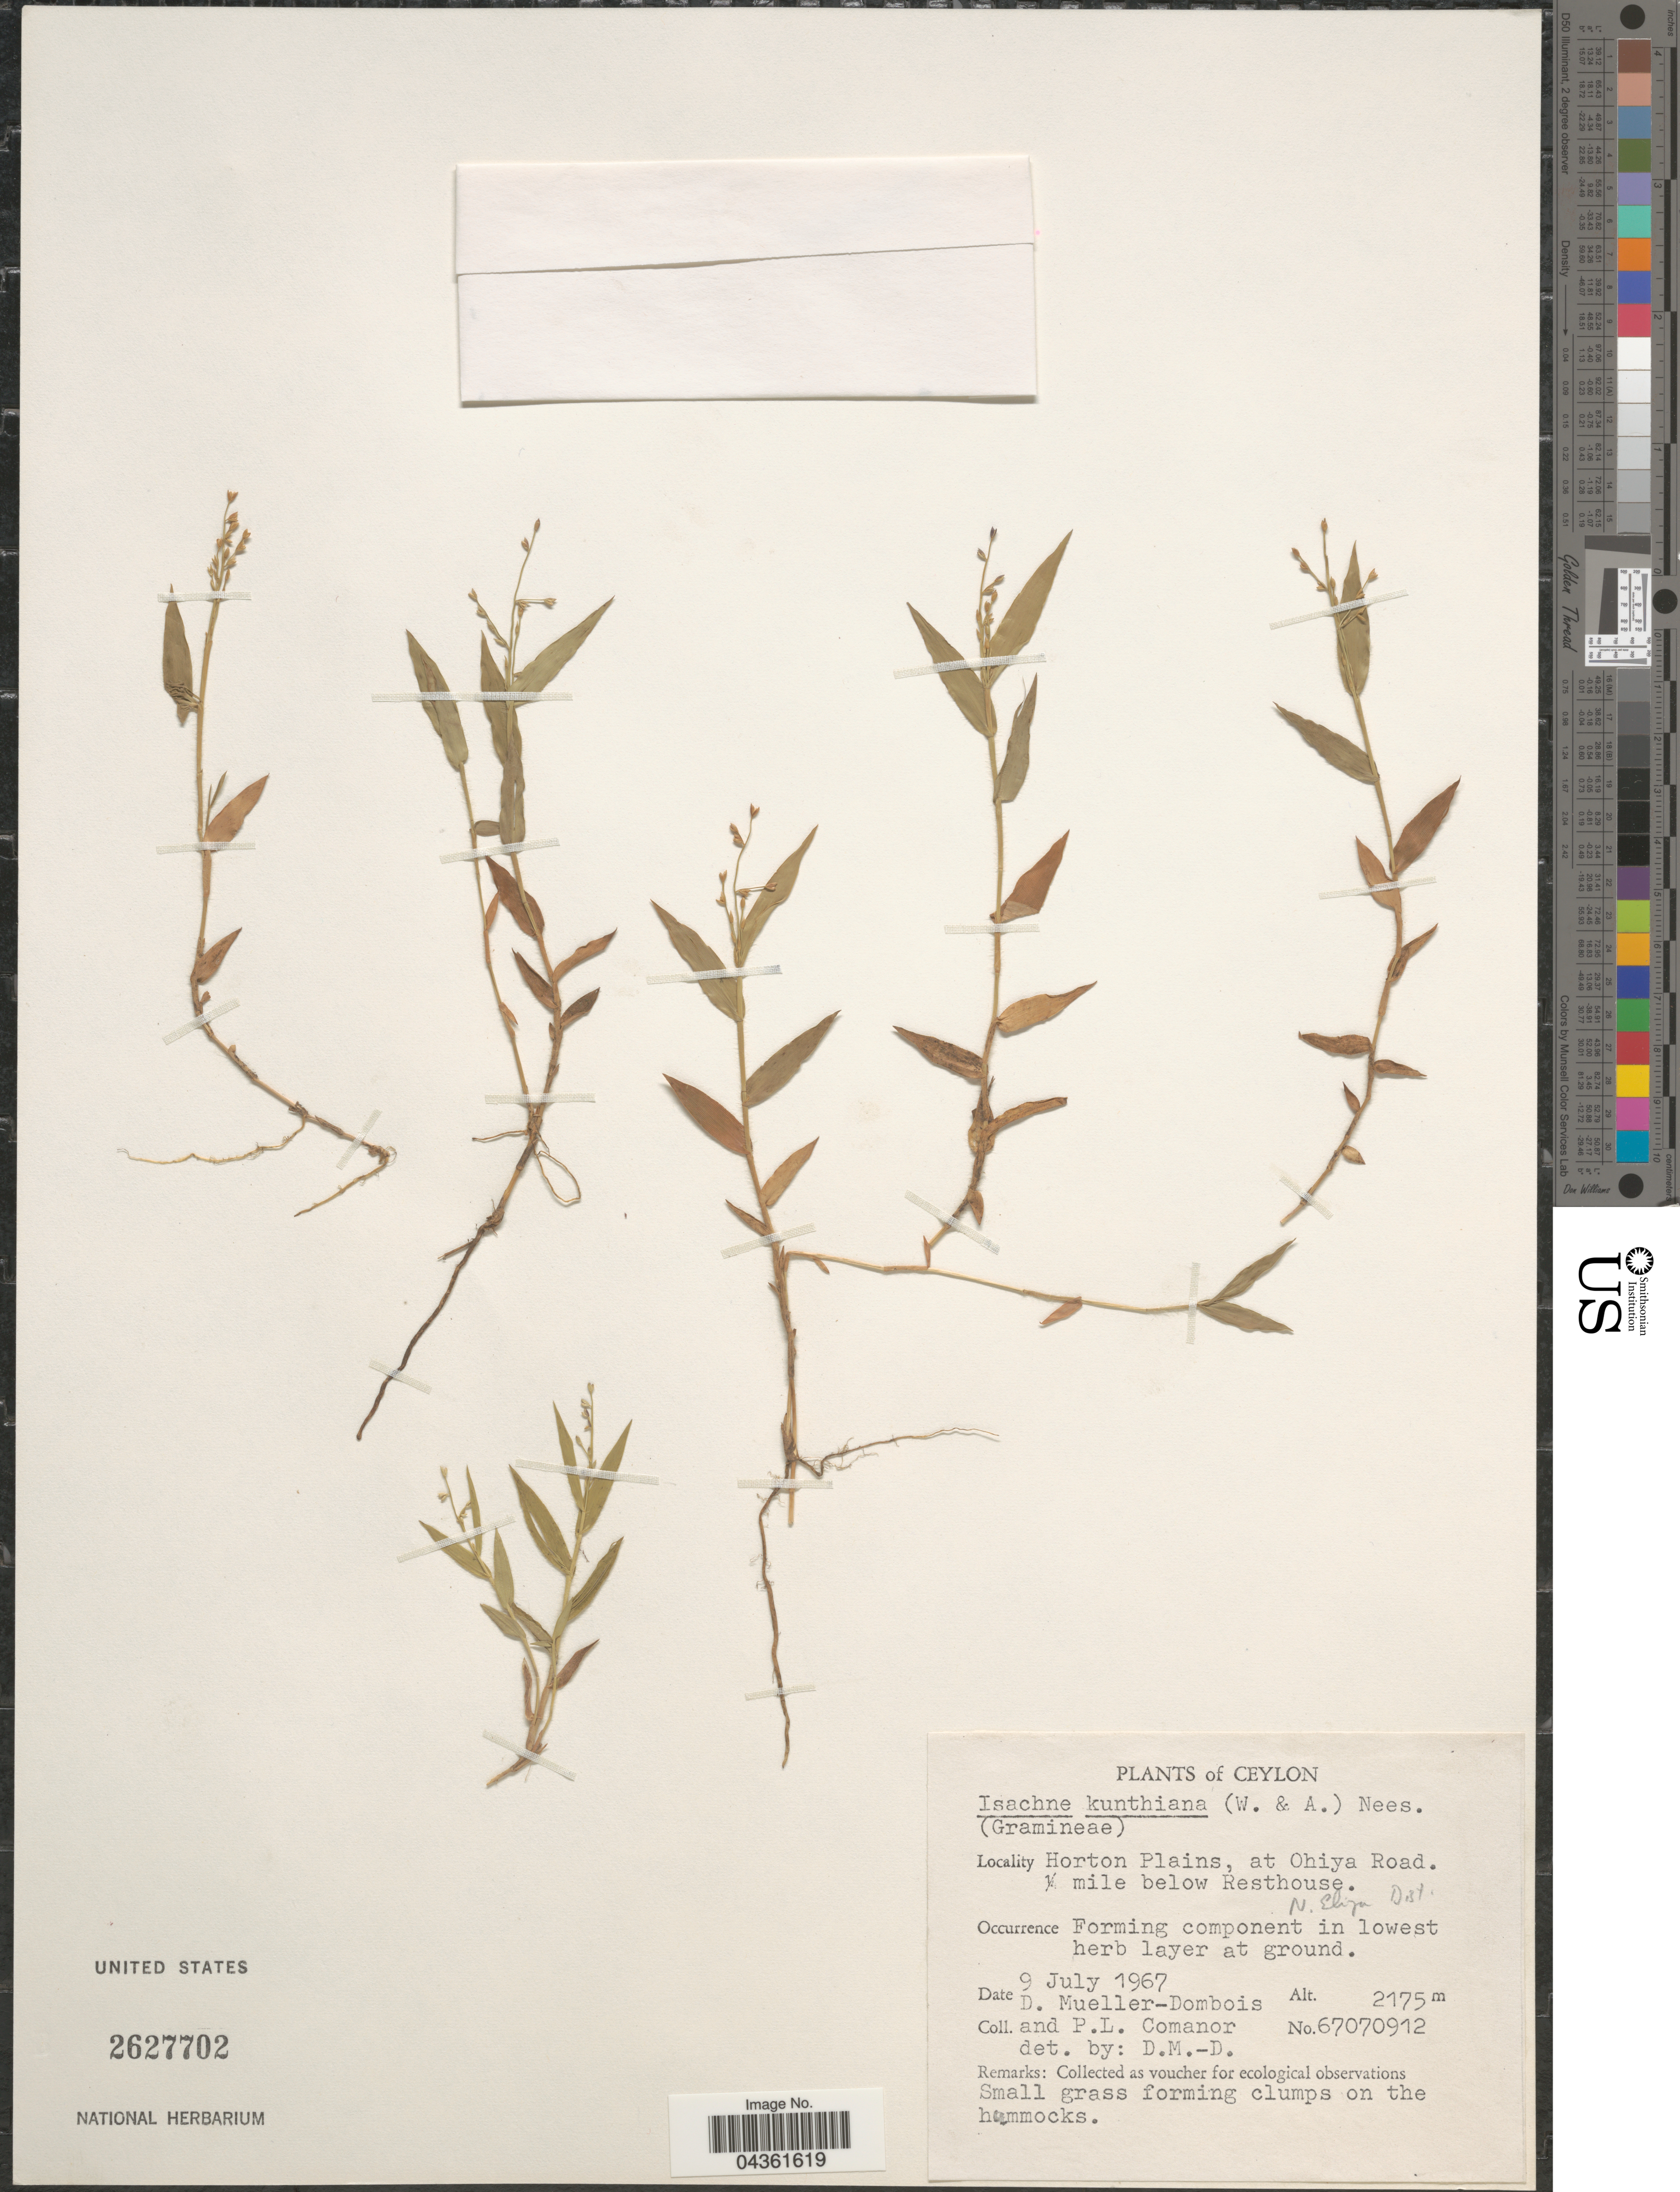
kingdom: Plantae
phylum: Tracheophyta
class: Liliopsida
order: Poales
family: Poaceae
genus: Isachne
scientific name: Isachne kunthiana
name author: (Wight & Arn. ex Steud.) Miq.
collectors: D. Mueller-Dombois & P. Comanor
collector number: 67070912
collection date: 1967-07-09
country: Sri Lanka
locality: Ceylon. Horton Plains, at Ohiya Road. ¼ mile below Resthouse. N. Eliya Dist.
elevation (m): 2175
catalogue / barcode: US 2627702